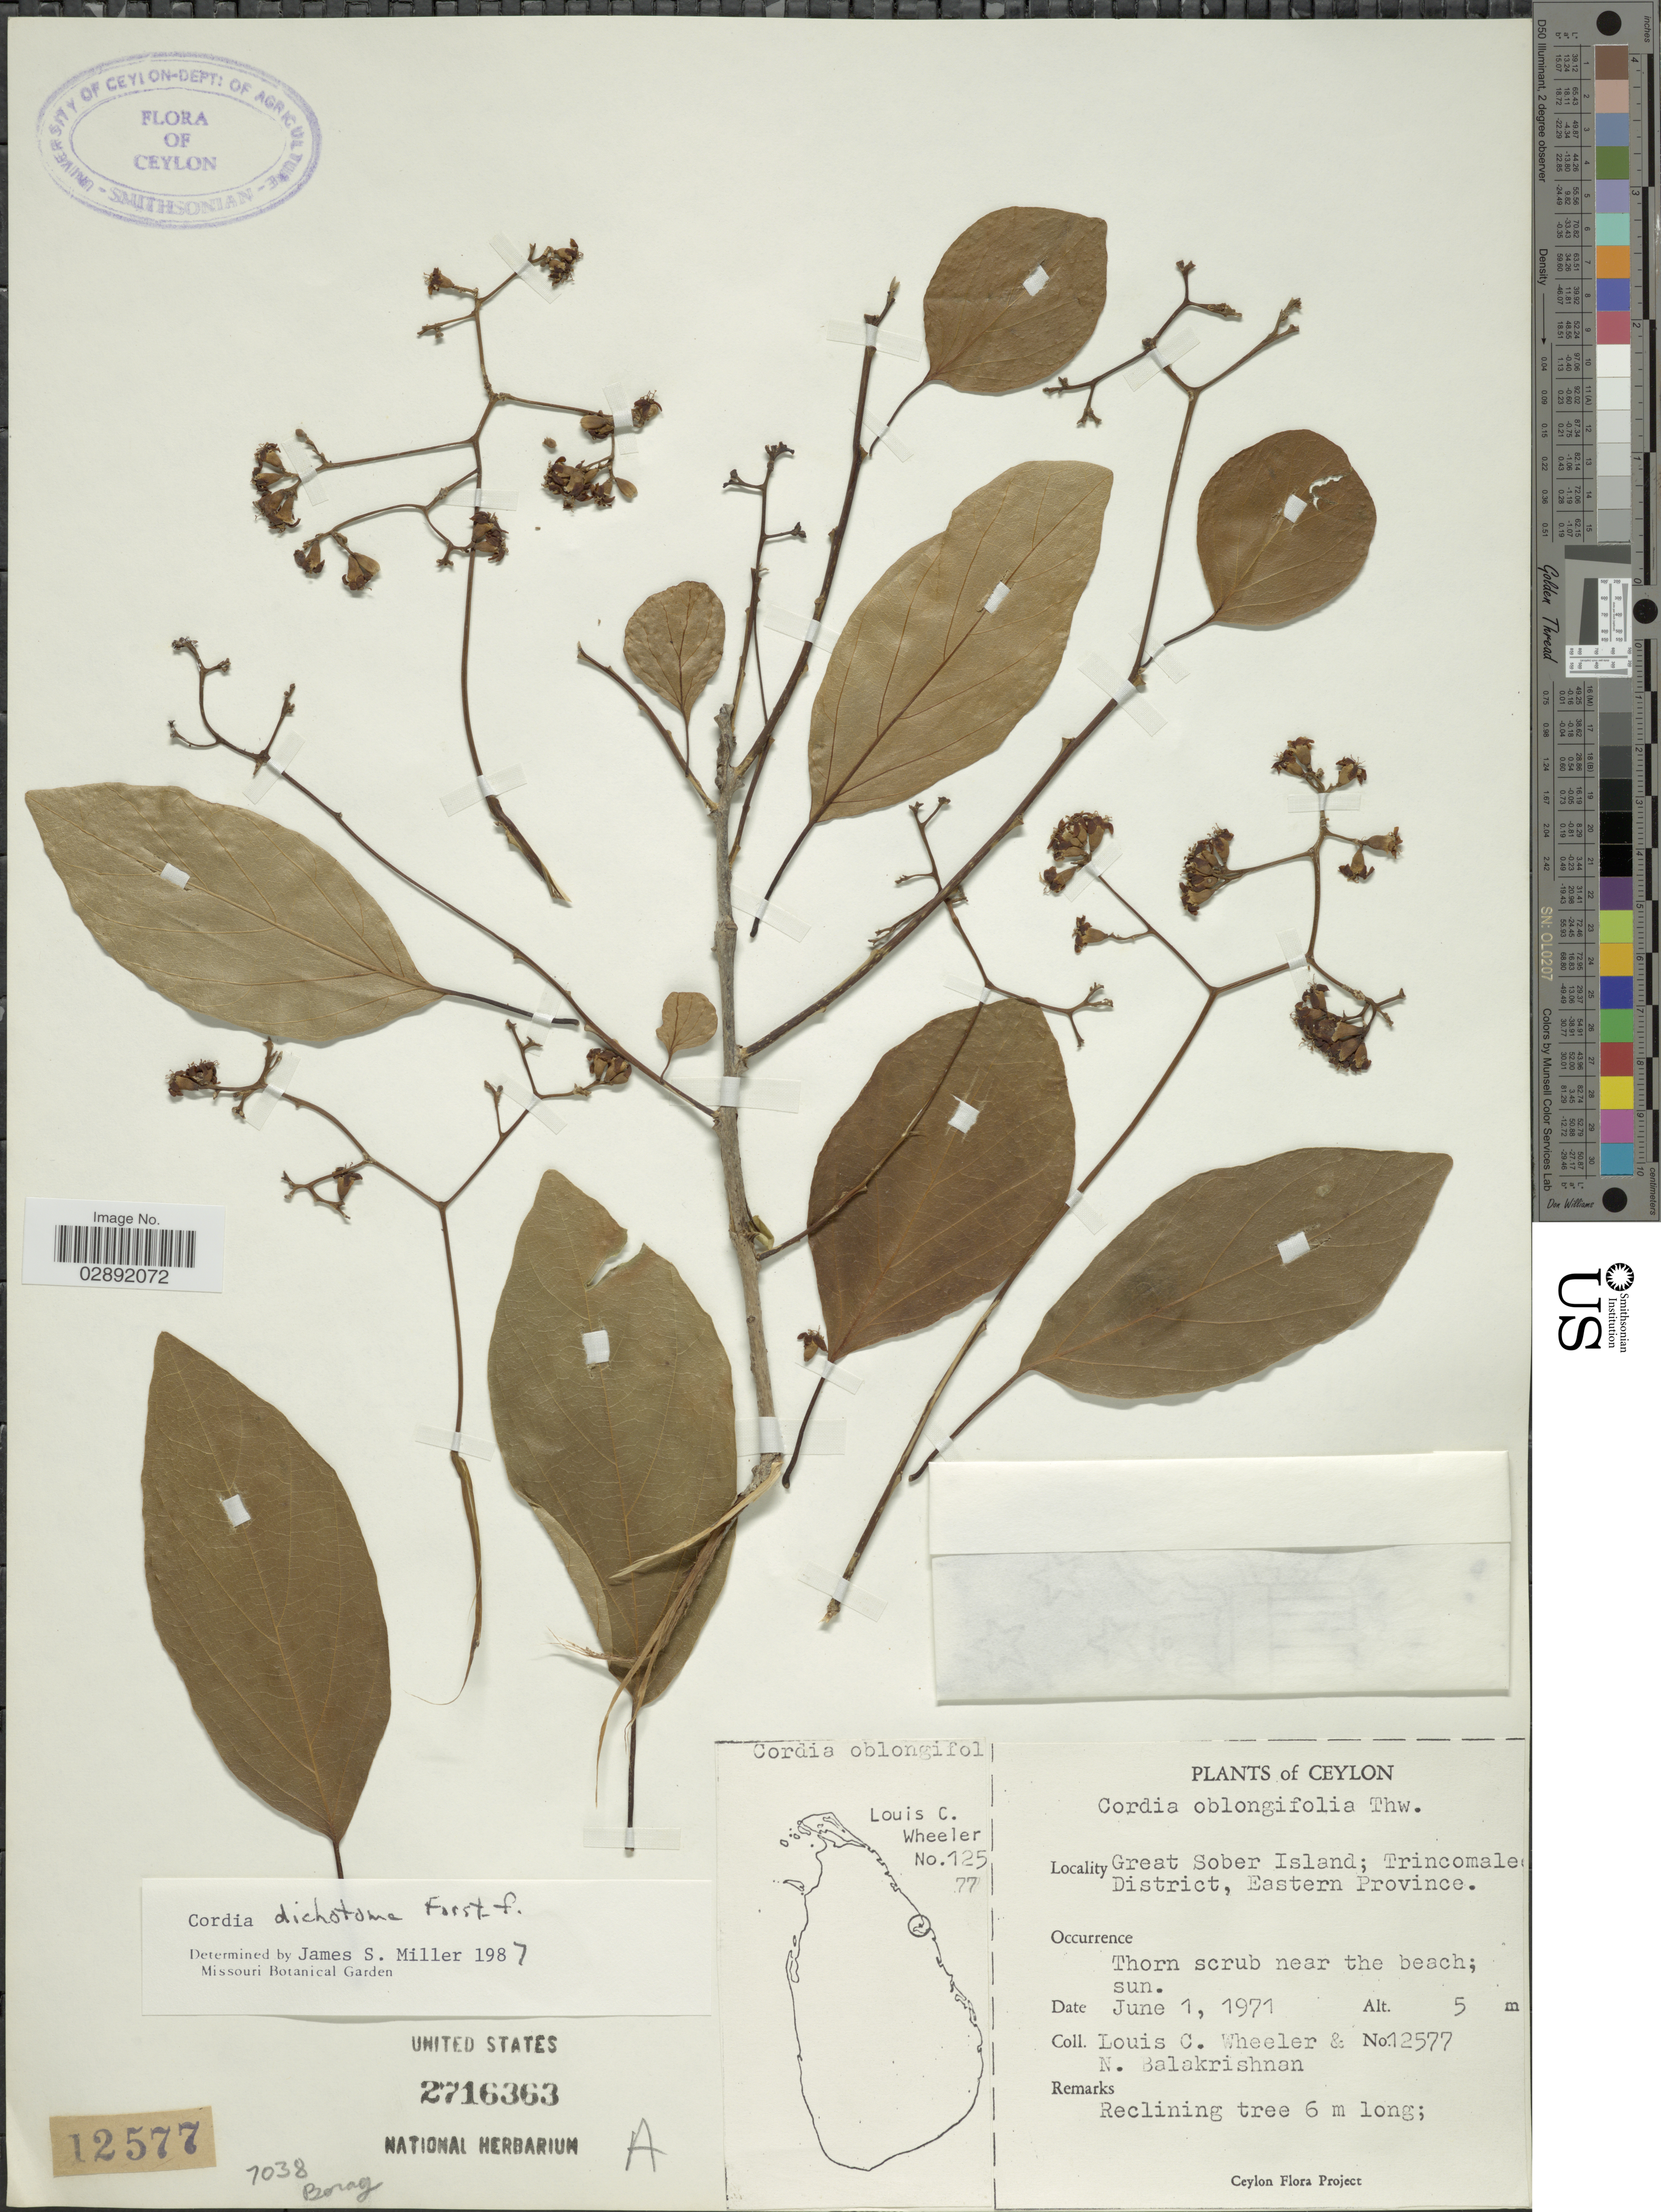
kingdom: Plantae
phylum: Tracheophyta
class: Magnoliopsida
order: Boraginales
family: Cordiaceae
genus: Cordia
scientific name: Cordia dichotoma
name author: G. Forst.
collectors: L. C. Wheeler & N. Balakrishnan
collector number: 12577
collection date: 1971-06-01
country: Sri Lanka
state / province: Eastern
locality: Ceylon, Great Sober Island; Trincomale [illegible text] District, Eastern Province.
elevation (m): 5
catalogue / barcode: US 2716363